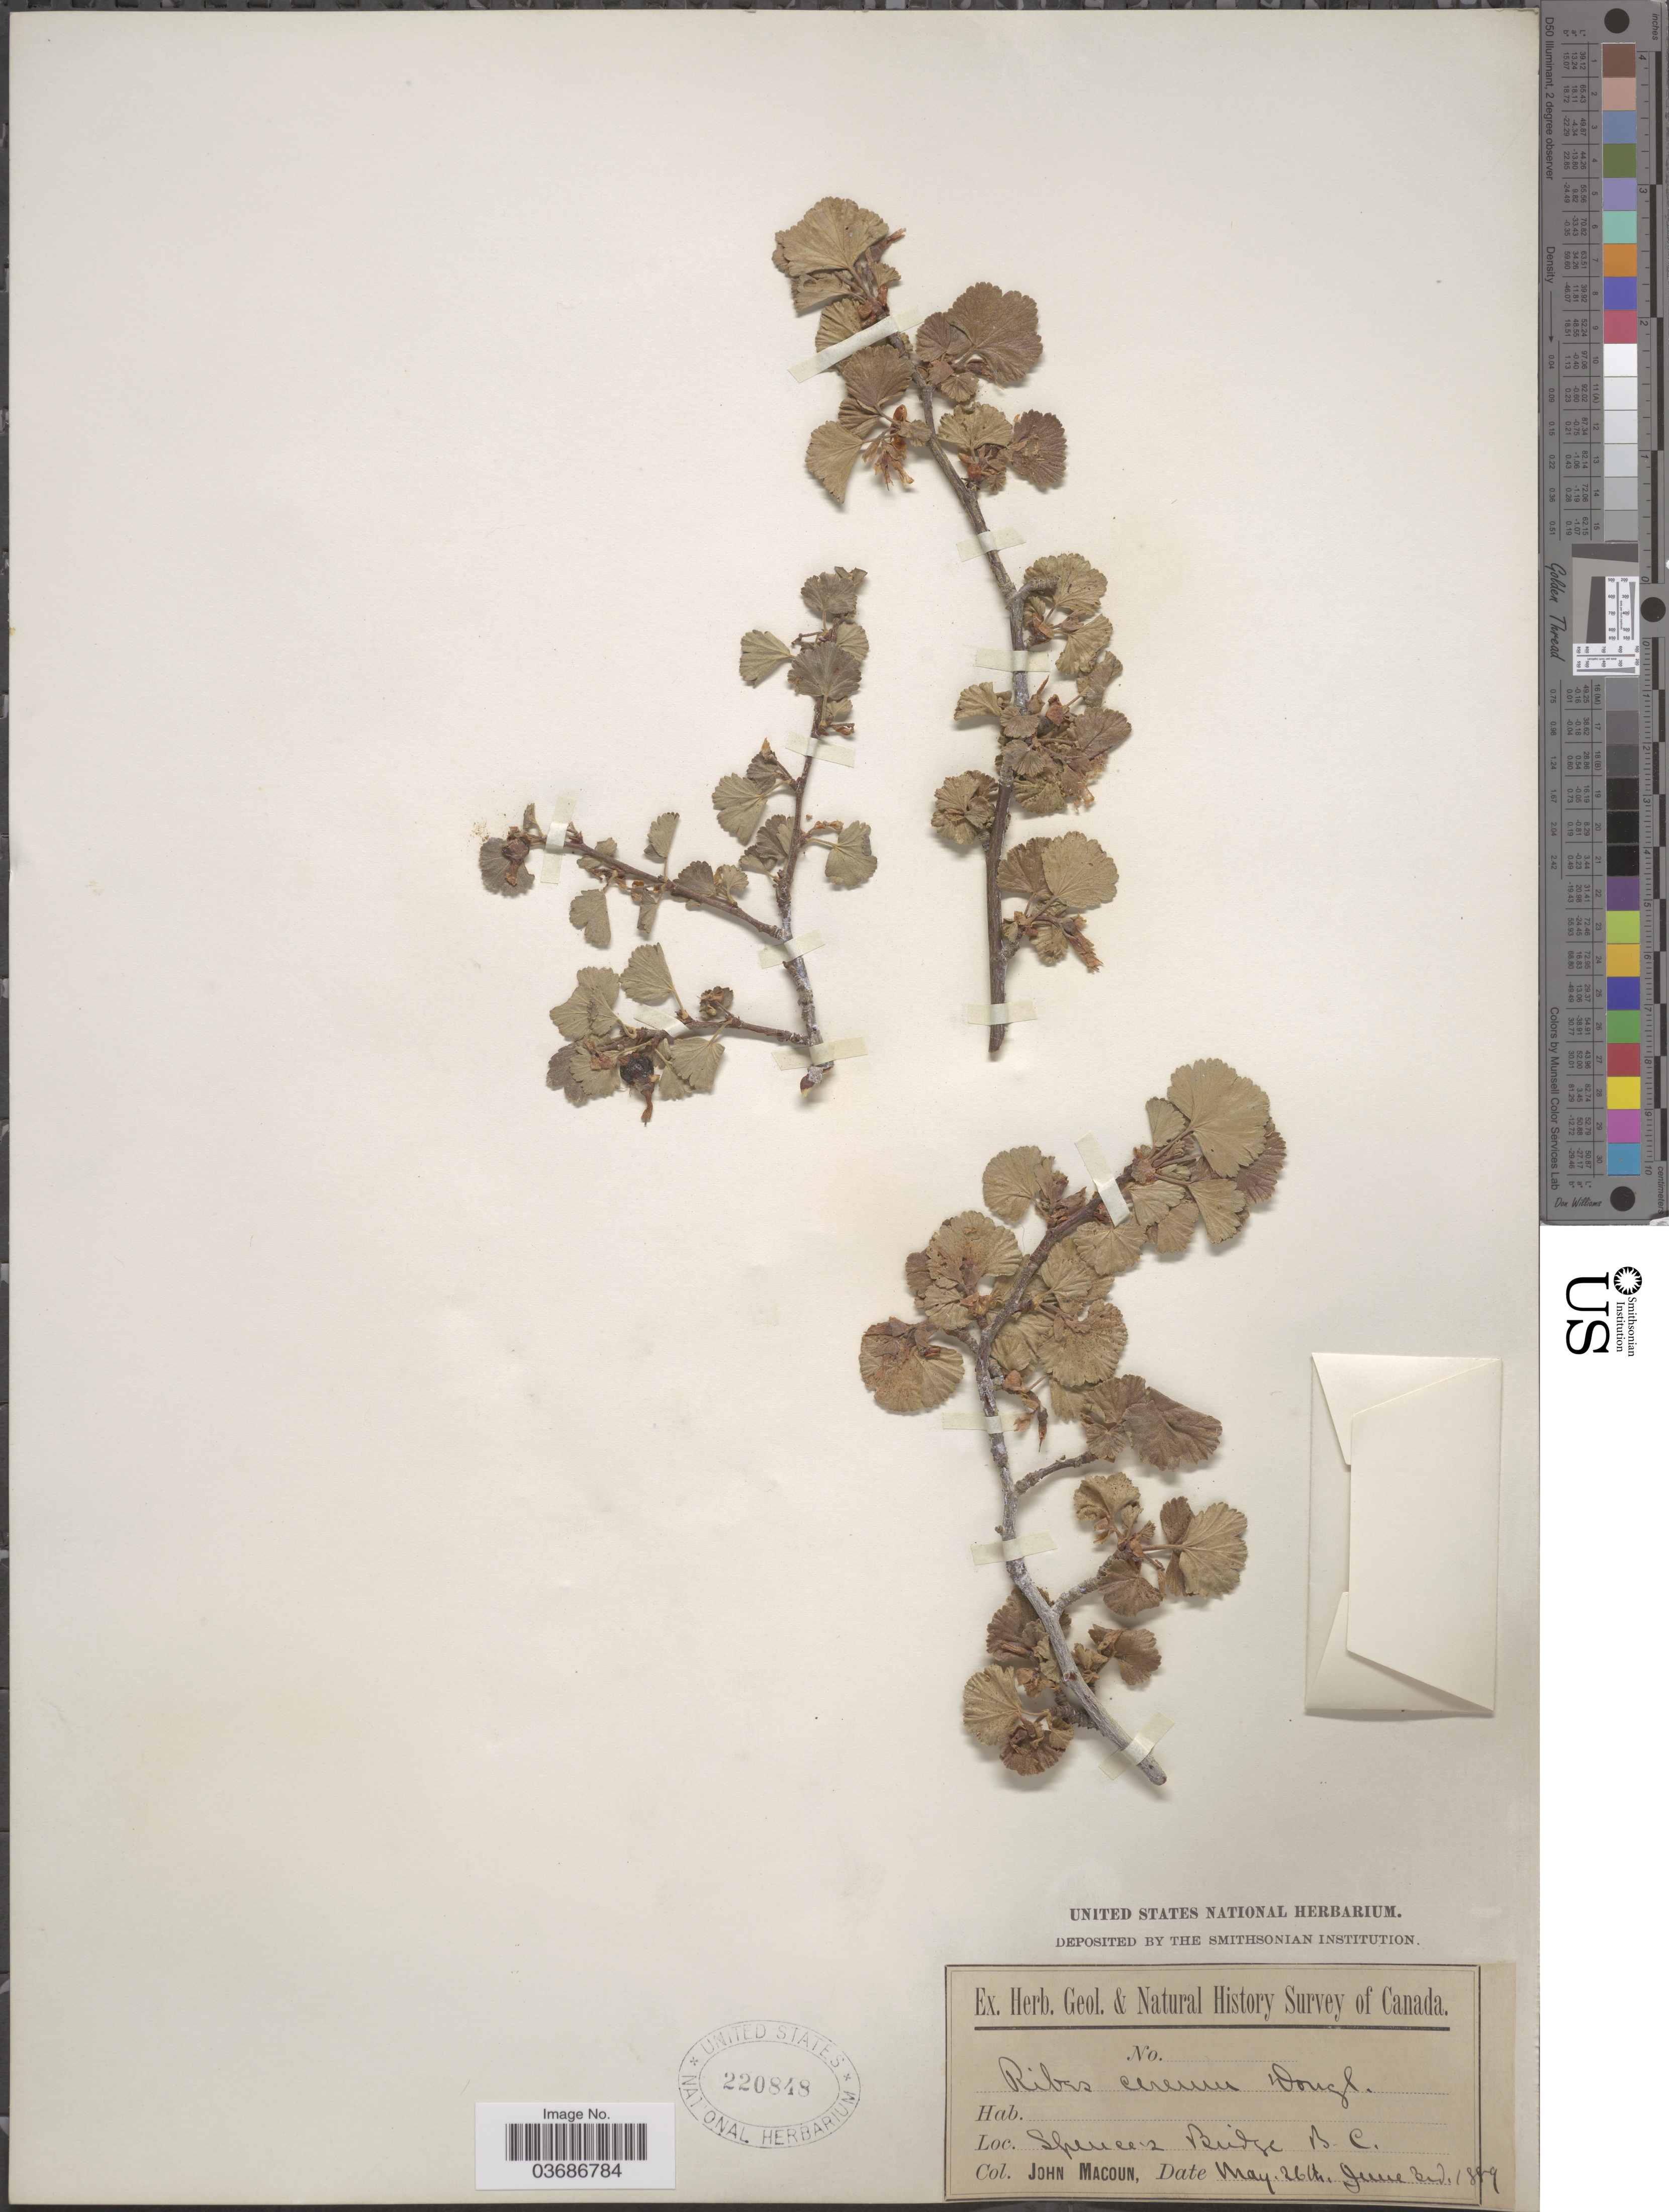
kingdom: Plantae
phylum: Tracheophyta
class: Magnoliopsida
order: Saxifragales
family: Grossulariaceae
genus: Ribes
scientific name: Ribes cereum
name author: Douglas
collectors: J. Macoun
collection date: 1889-05-26/1889-06-03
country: Canada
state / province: British Columbia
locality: Geol. & Natural History Survey of Canada. Spencer's Bridge, B.C.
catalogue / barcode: US 220848